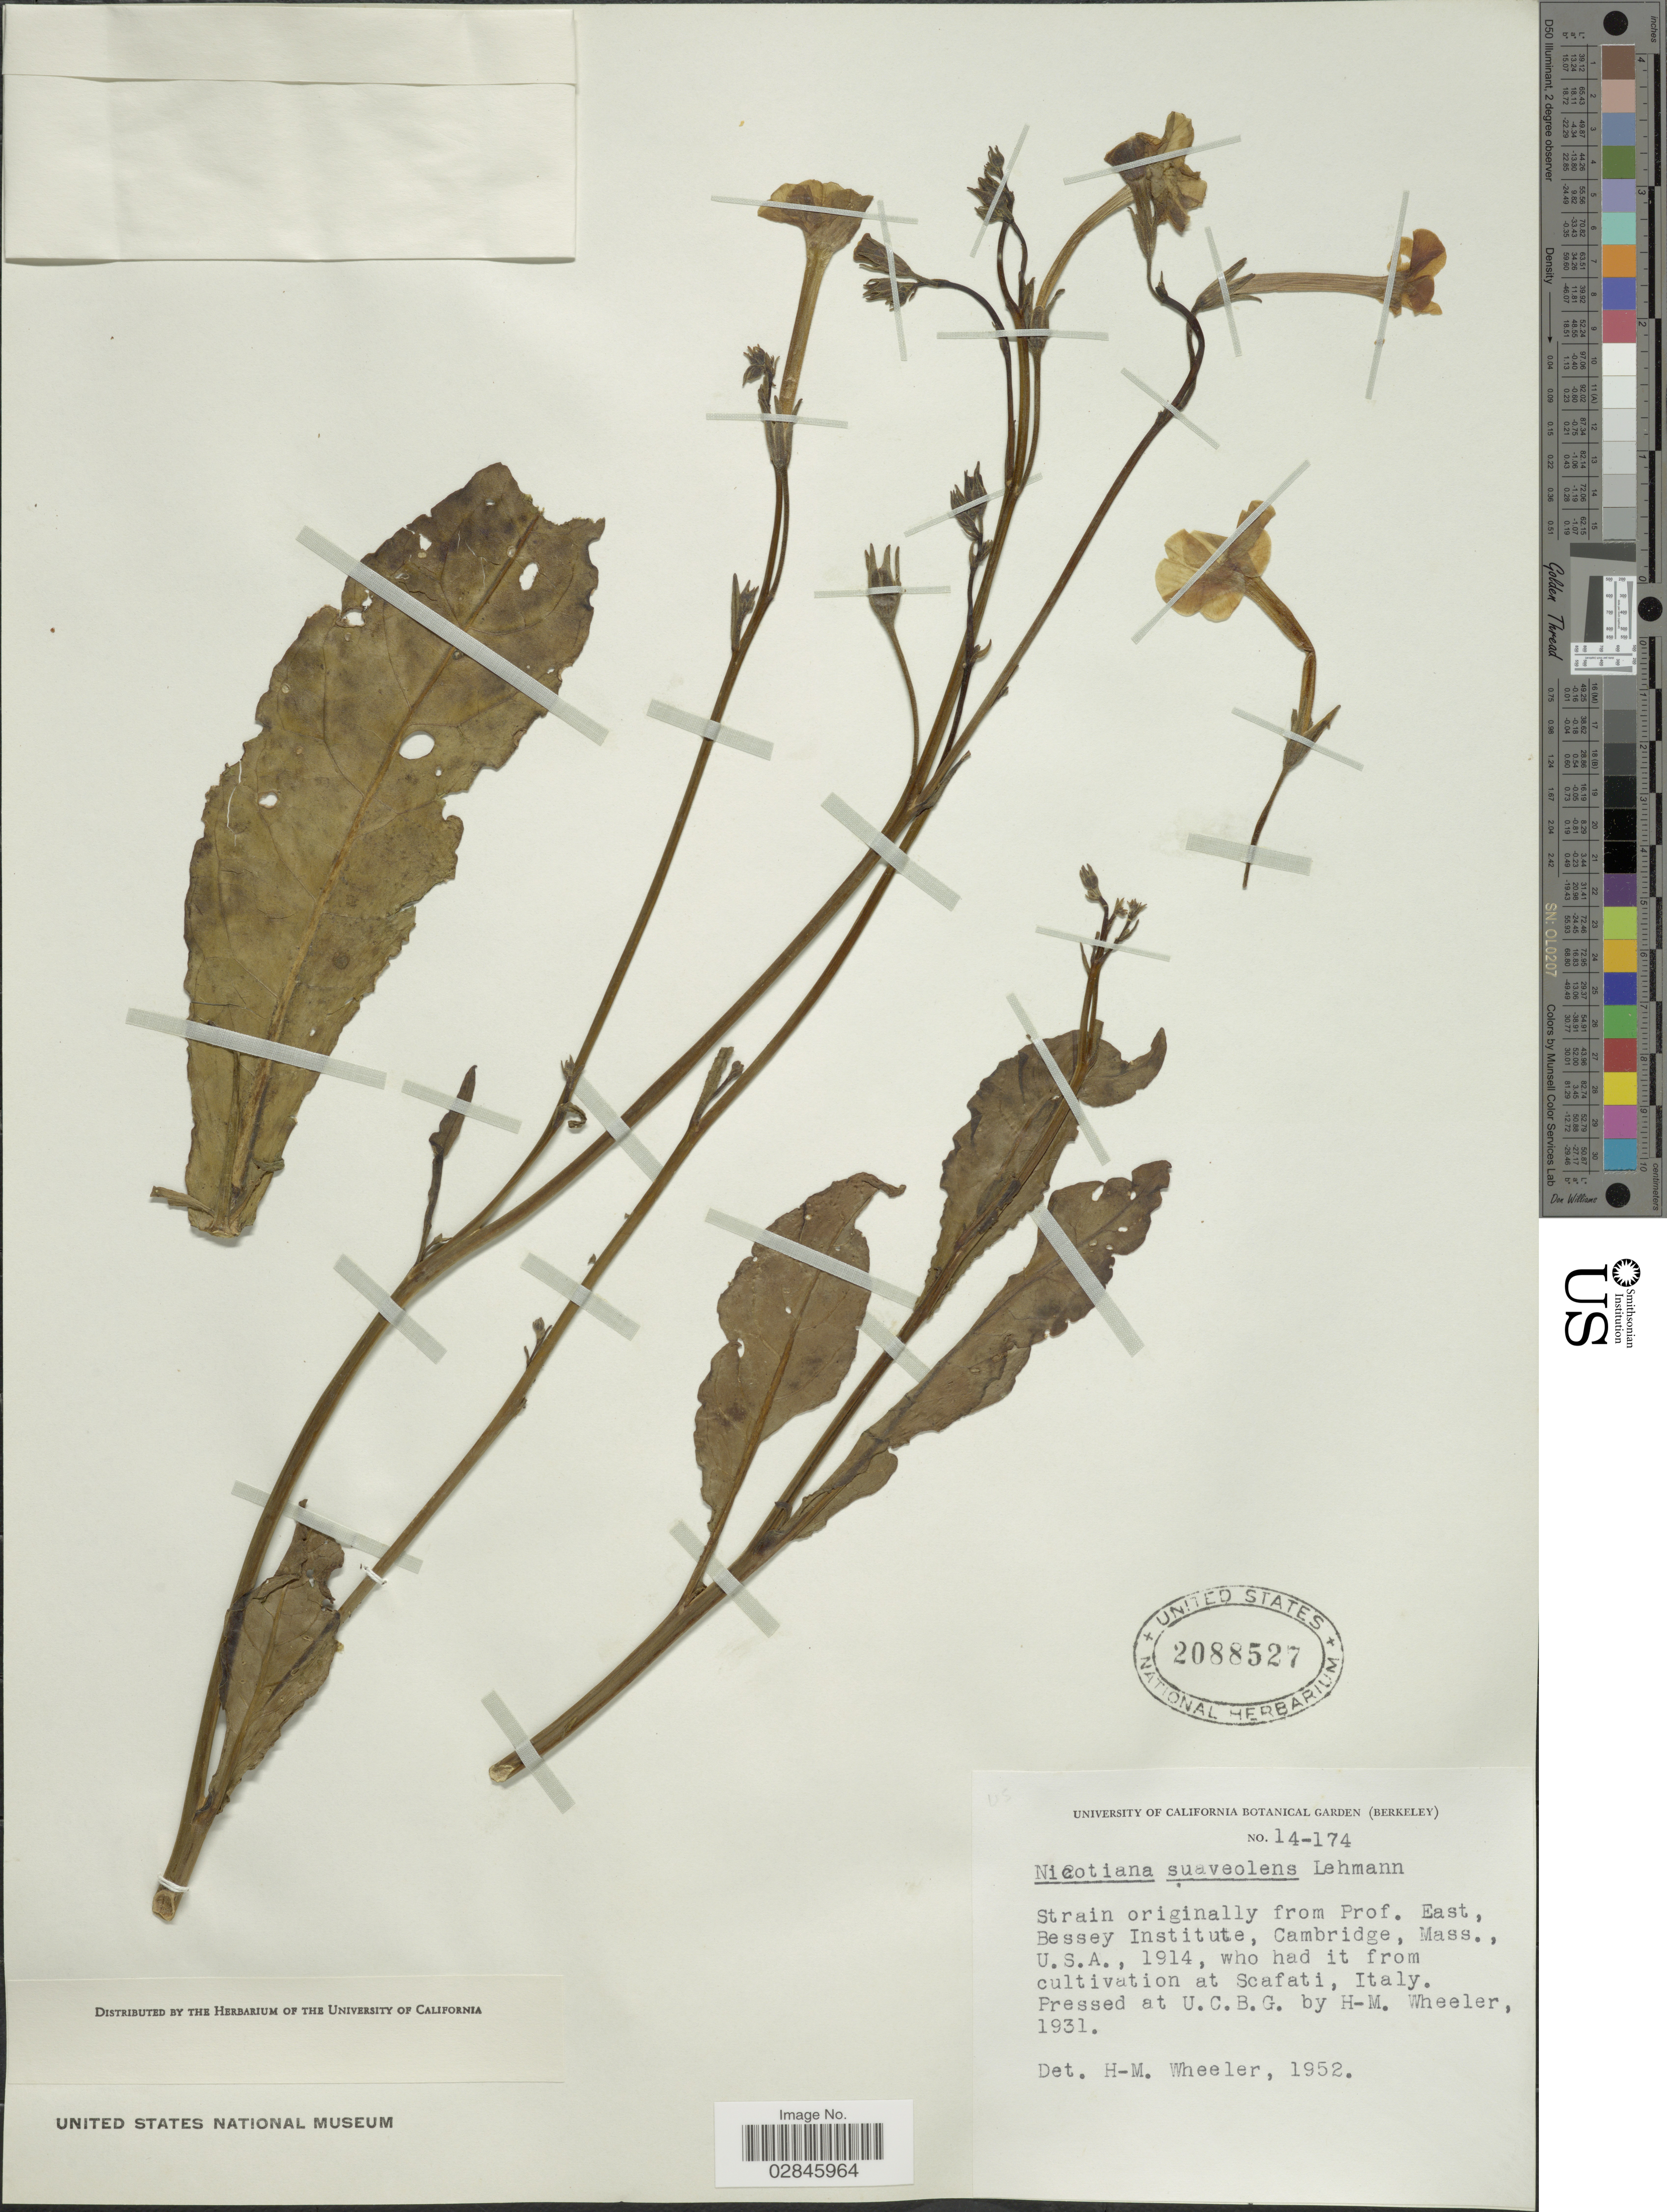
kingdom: Plantae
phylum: Tracheophyta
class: Magnoliopsida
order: Solanales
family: Solanaceae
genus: Nicotiana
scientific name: Nicotiana suaveolens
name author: Lehm.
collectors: E. Ware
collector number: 14-174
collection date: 1931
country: United States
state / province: California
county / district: Alameda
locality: University of California Botanical Garden (Berkeley).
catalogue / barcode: US 2088527